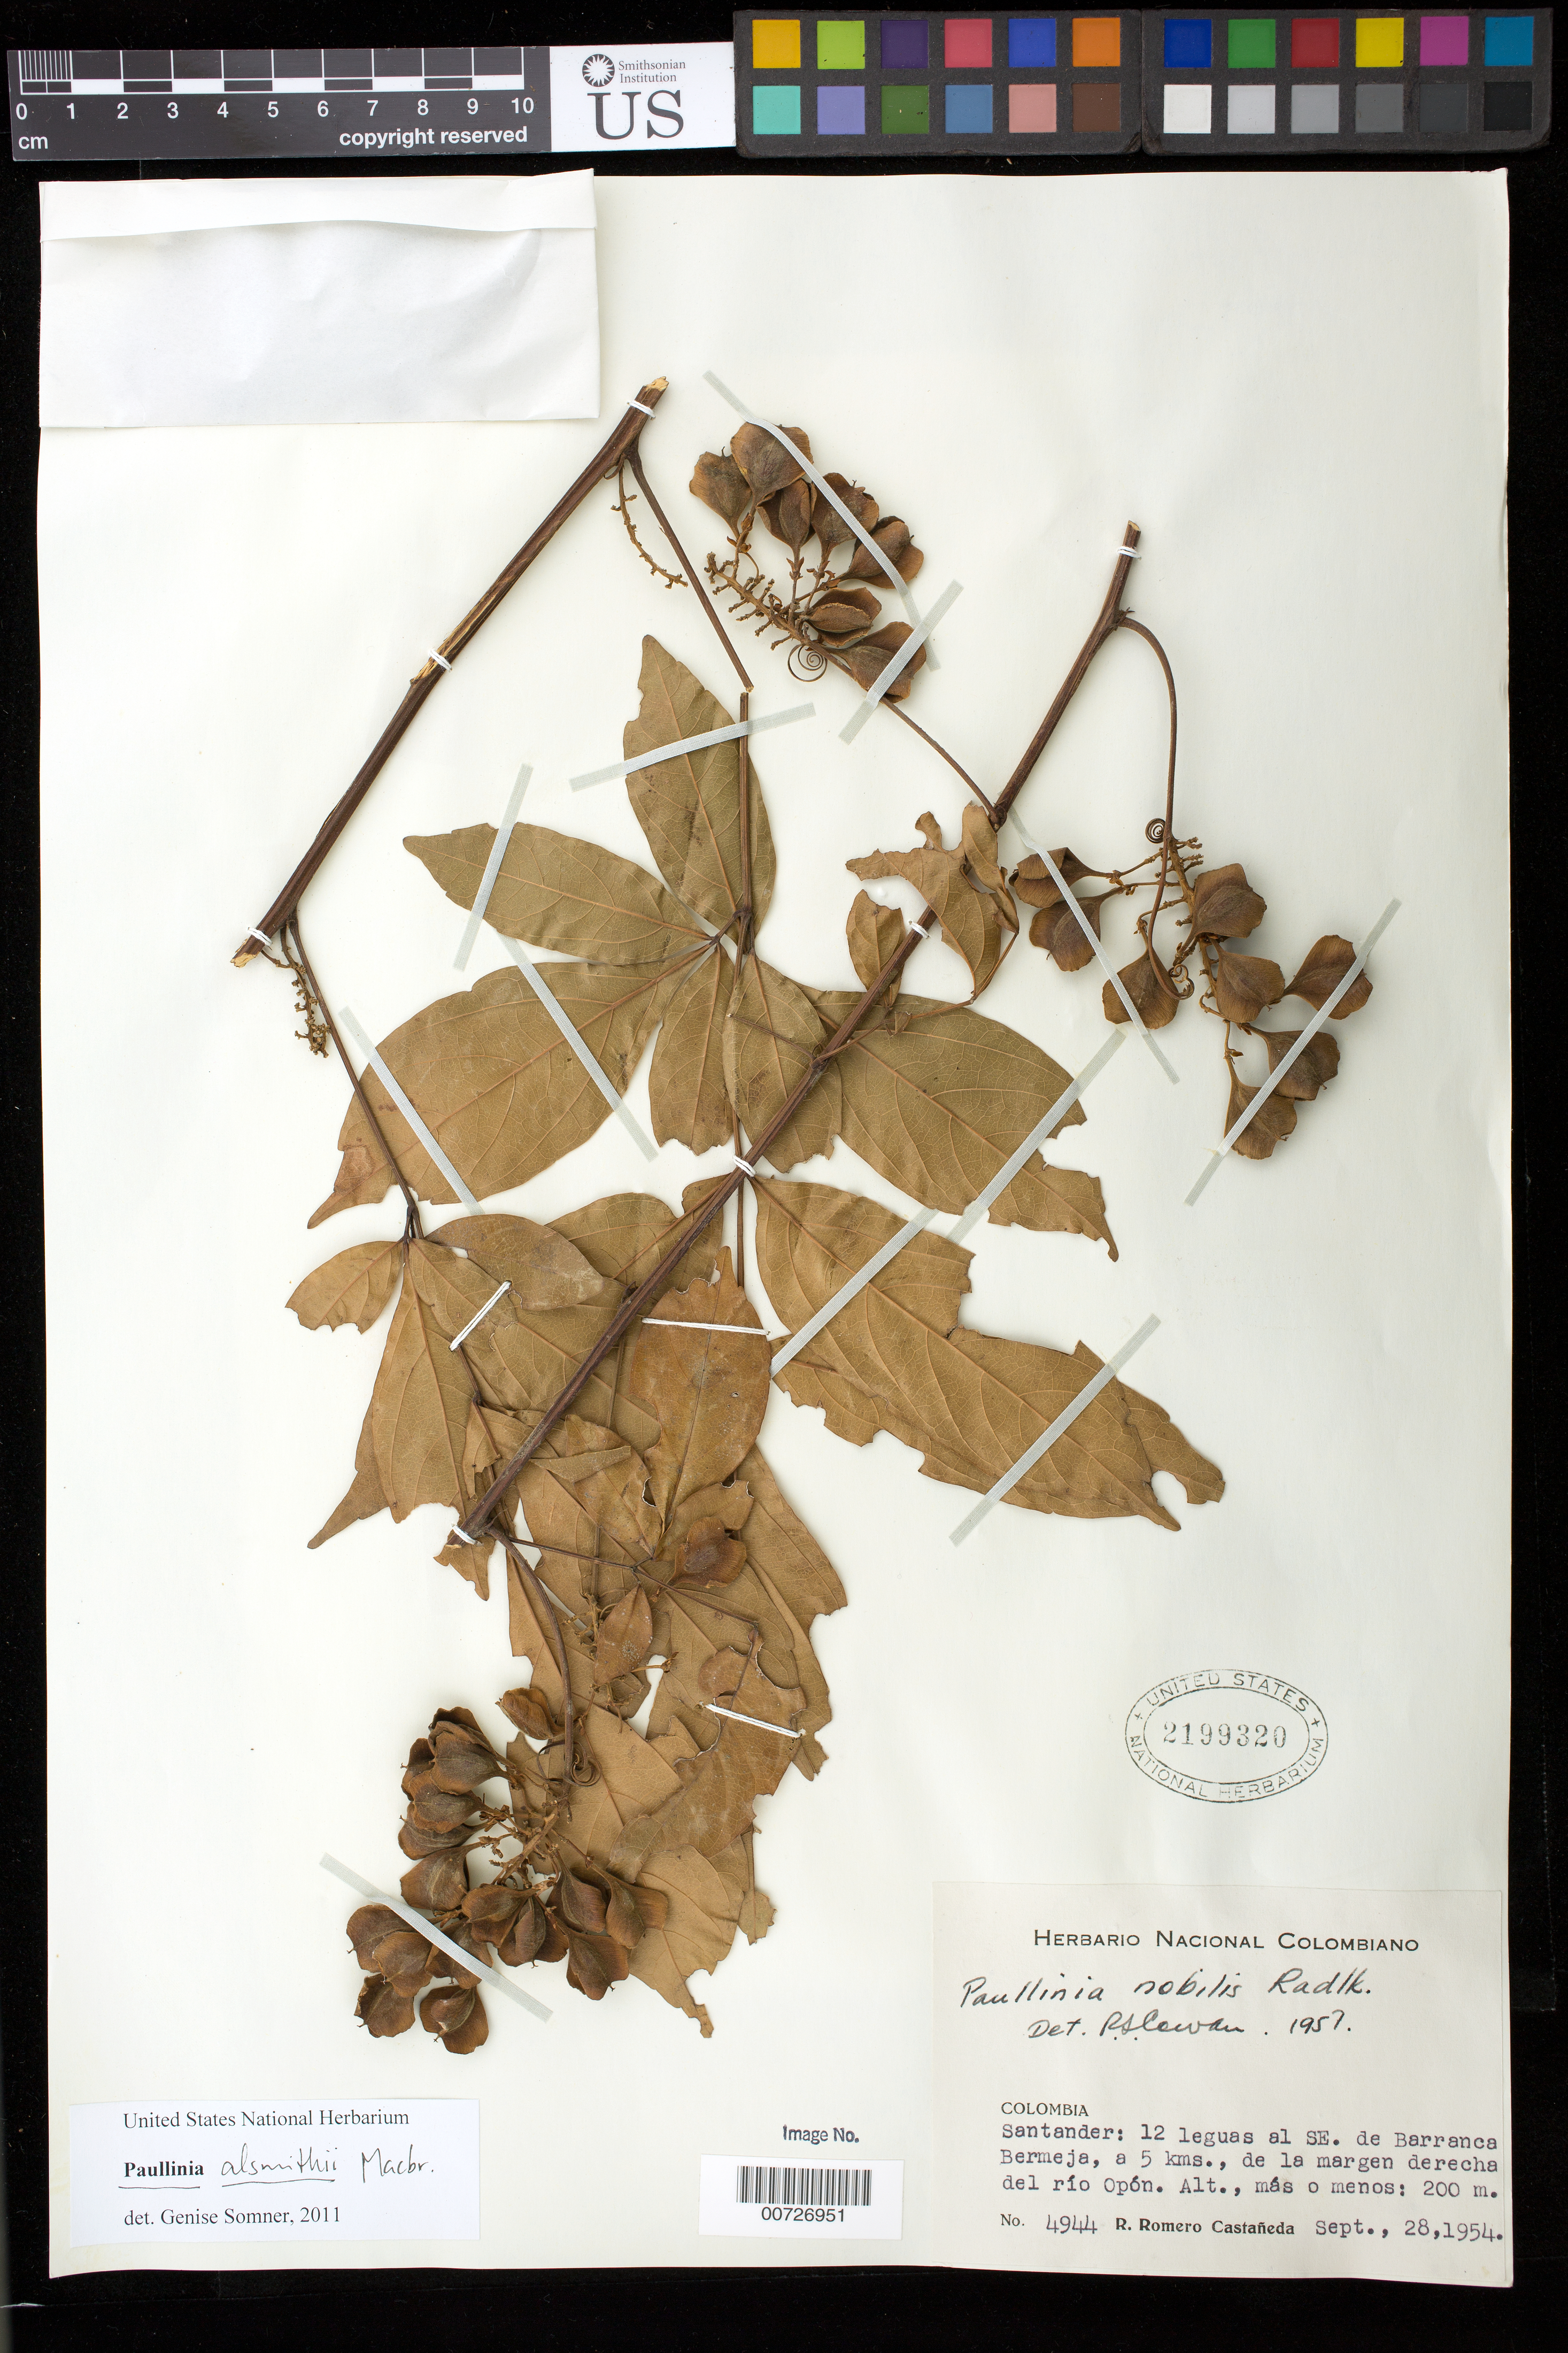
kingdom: Plantae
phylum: Tracheophyta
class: Magnoliopsida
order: Sapindales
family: Sapindaceae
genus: Paullinia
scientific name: Paullinia nobilis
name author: Radlk.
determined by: Cowan, R. S.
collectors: R. Romero Castañeda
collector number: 4944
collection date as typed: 28 Sep 1954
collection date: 1954-09-28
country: Colombia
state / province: Santander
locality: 12 laguas al SE de Barranca Bermeja, a 5 kms., de la margen derecha del Río Opón.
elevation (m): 200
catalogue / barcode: US 2199320